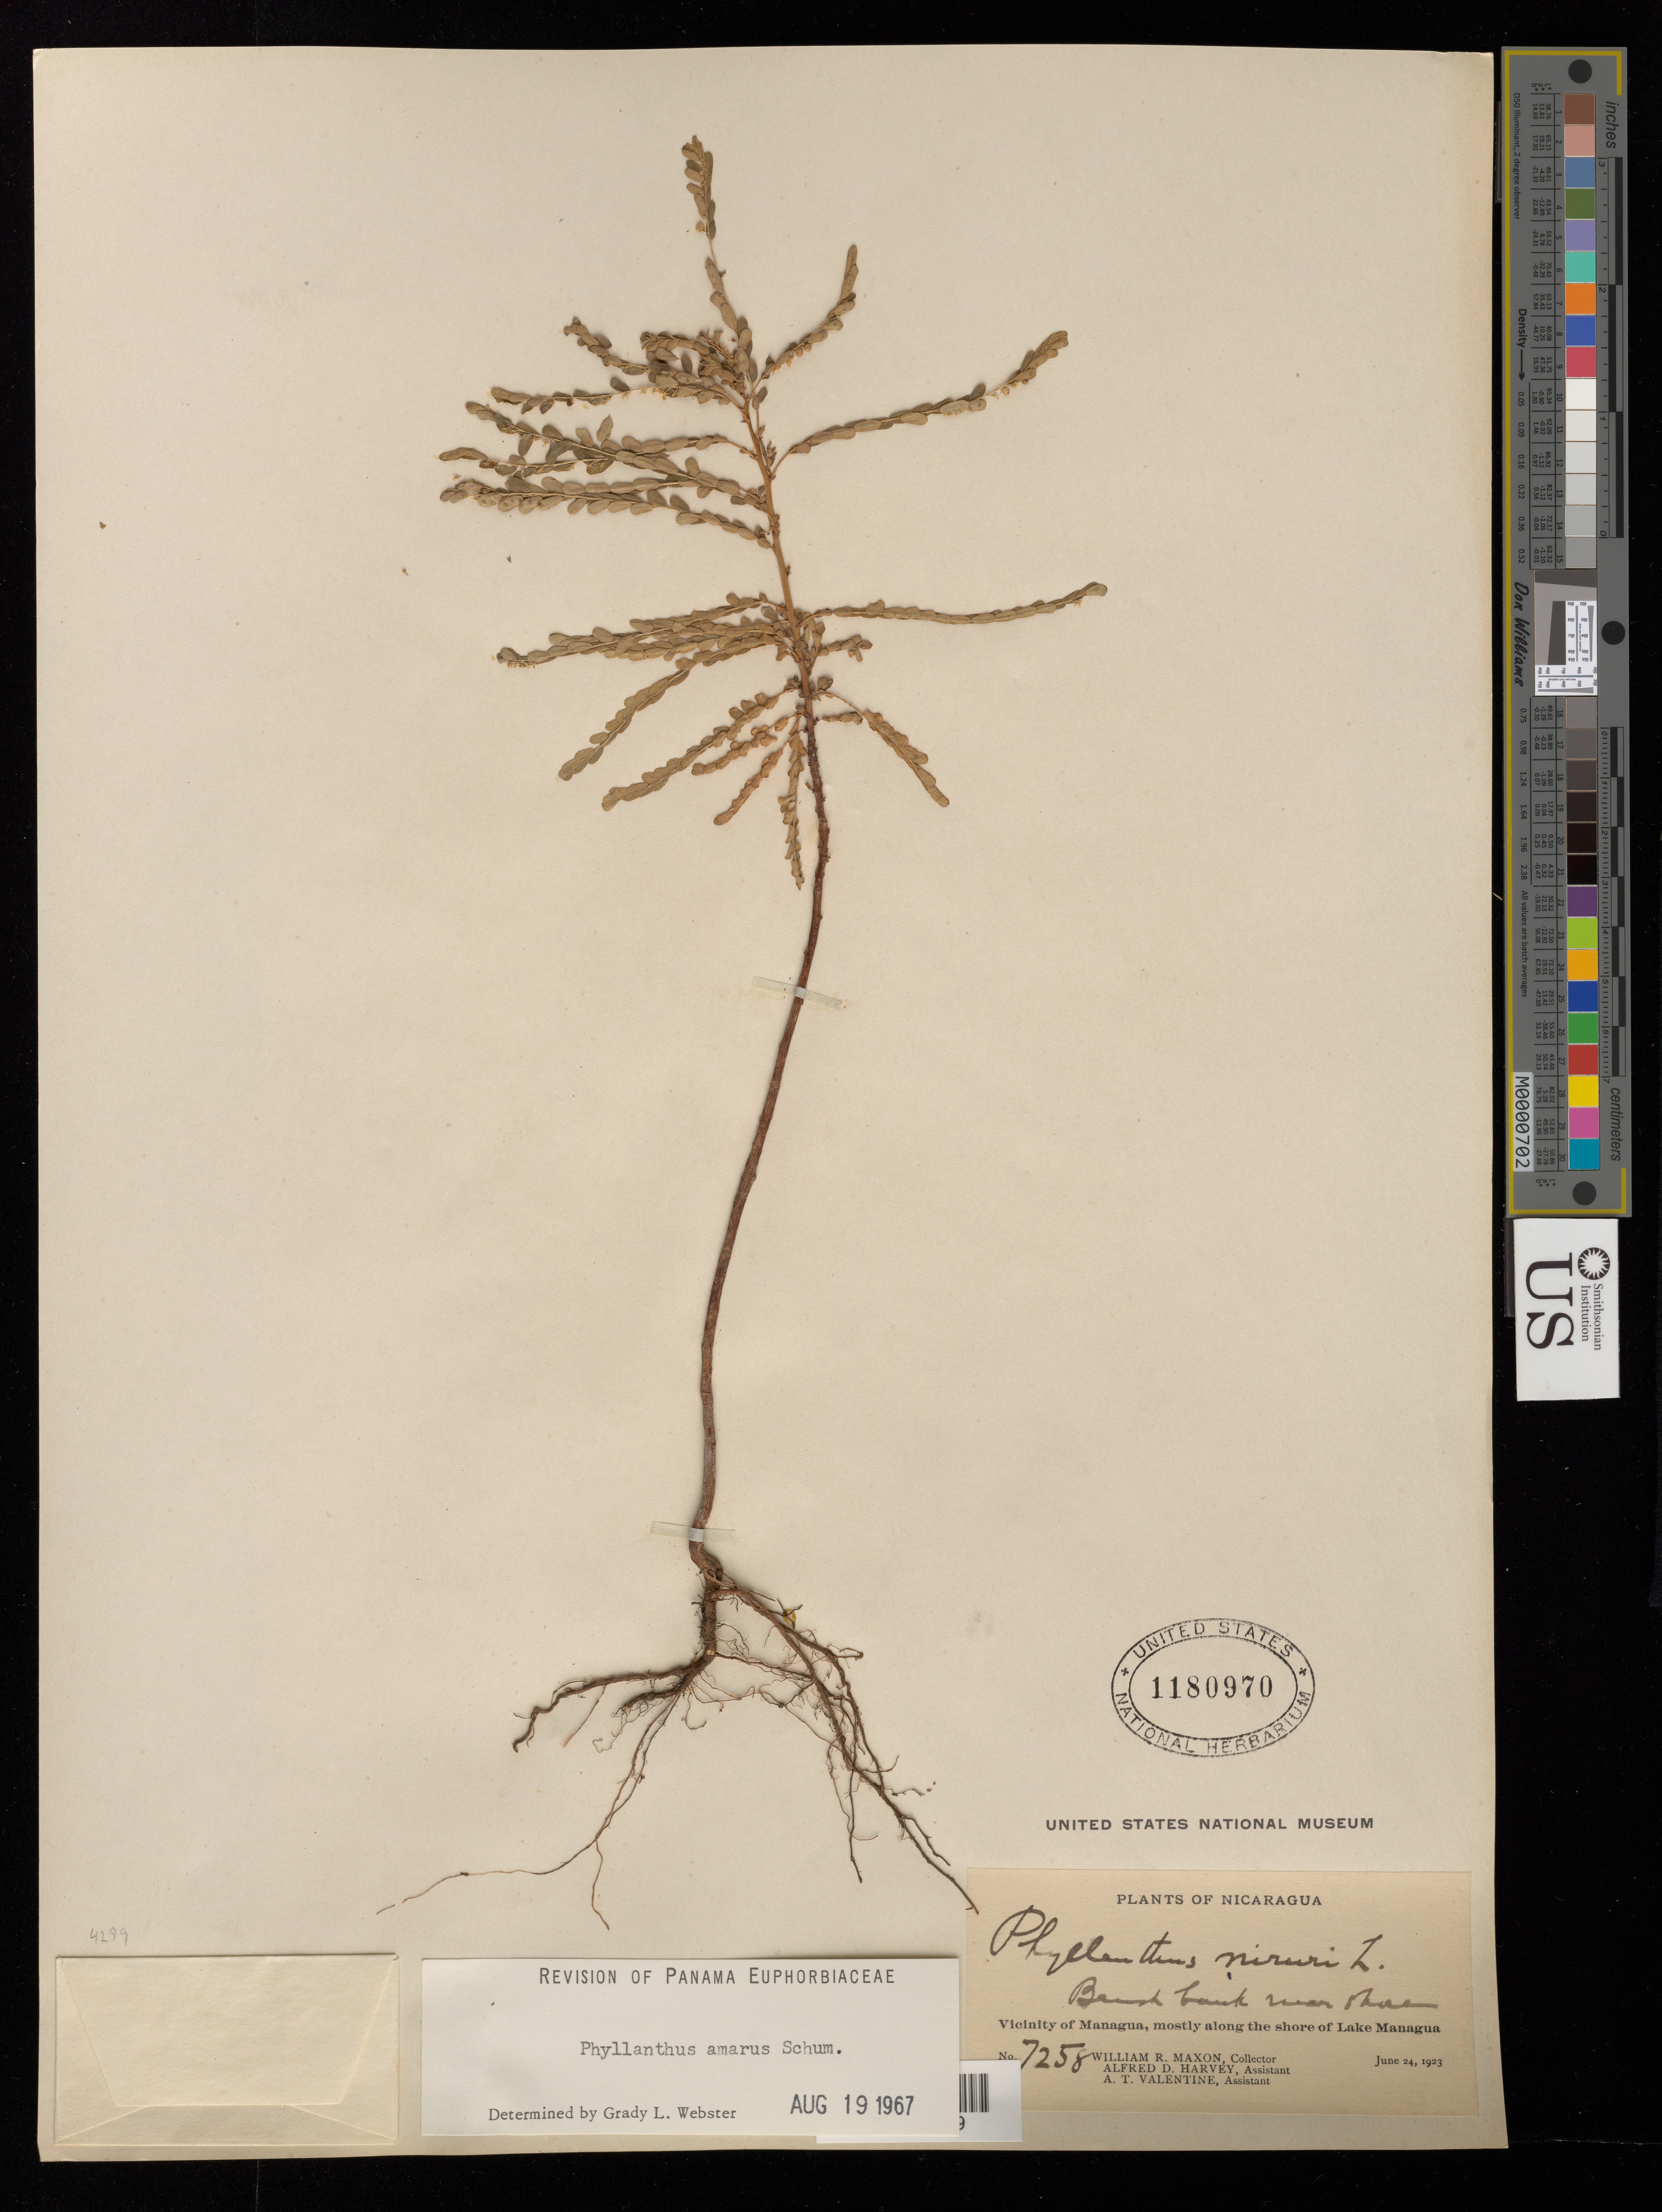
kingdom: Plantae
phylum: Tracheophyta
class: Magnoliopsida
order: Malpighiales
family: Phyllanthaceae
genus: Phyllanthus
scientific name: Phyllanthus amarus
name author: Schumach. & Thonn.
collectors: W. R. Maxon, A. D. Harvey & A. Valentine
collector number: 7258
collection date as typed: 24 Jun 1923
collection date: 1923-06-24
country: Nicaragua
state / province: Managua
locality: Vicinity of Managua. Lake Managua.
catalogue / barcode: US 1180970